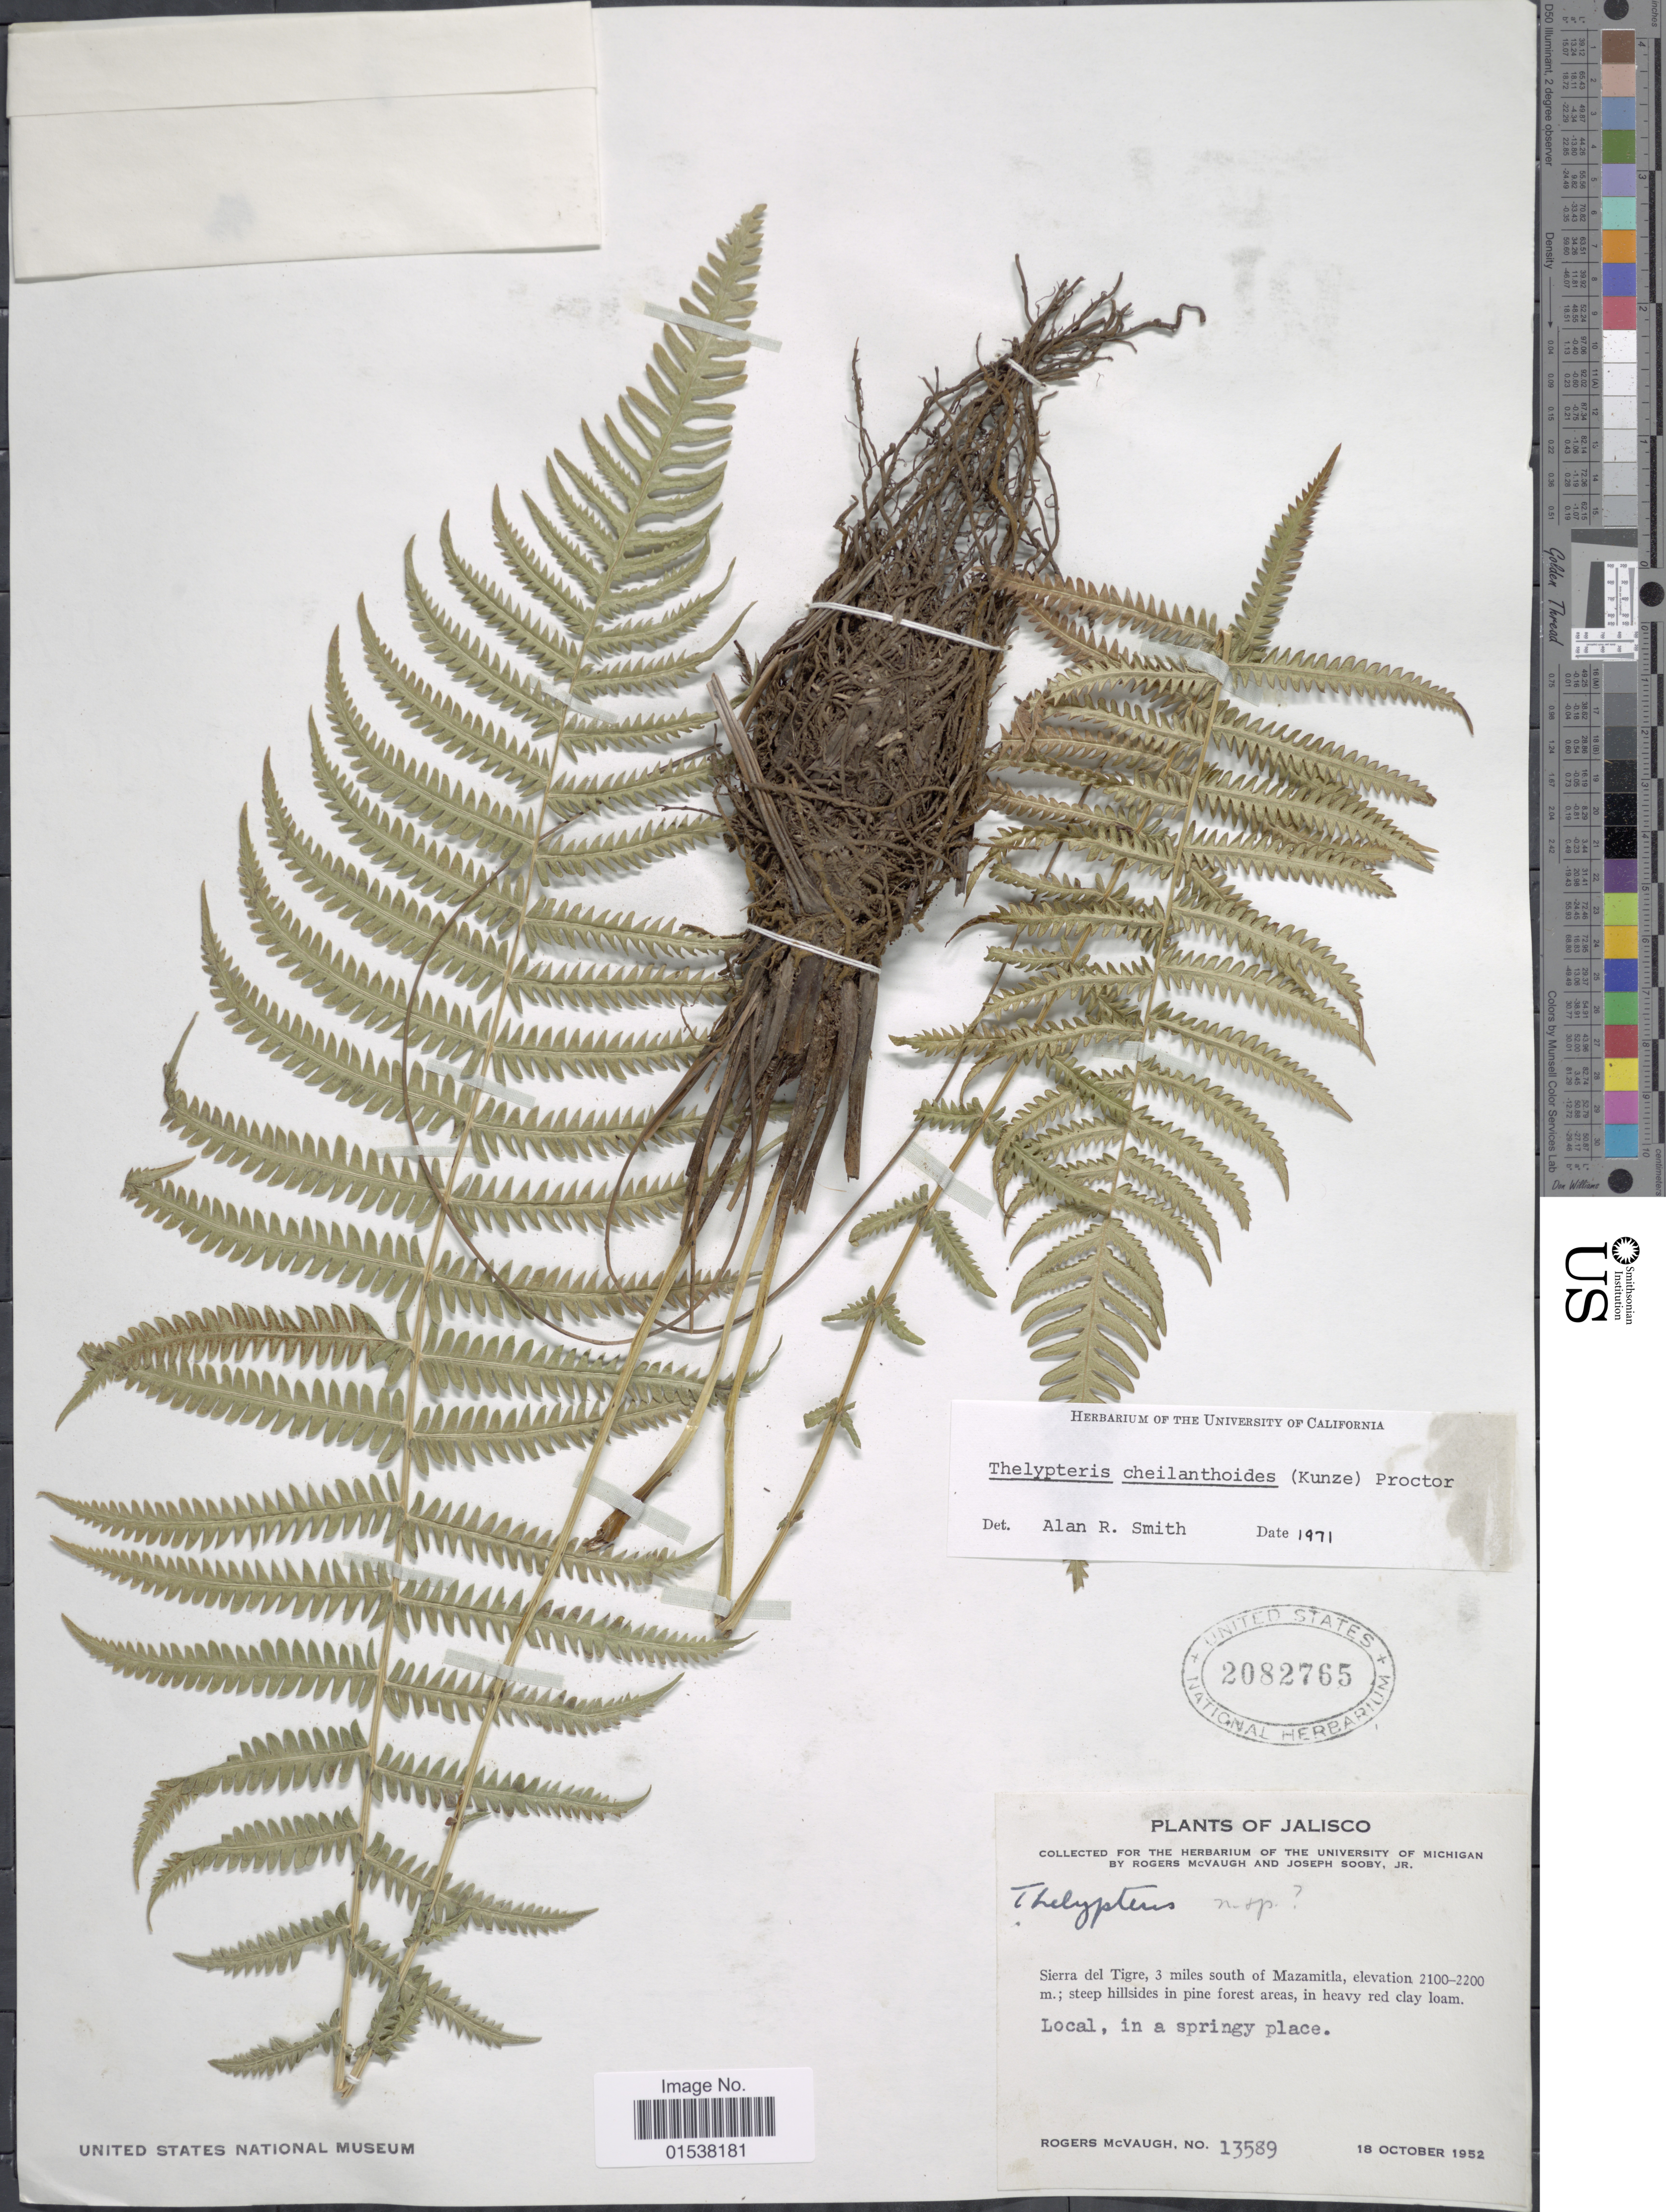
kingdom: Plantae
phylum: Tracheophyta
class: Polypodiopsida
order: Polypodiales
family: Thelypteridaceae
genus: Amauropelta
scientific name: Amauropelta cheilanthoides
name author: (Kunze) Á. Löve & D. Löve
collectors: R. McVaugh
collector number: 13589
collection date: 1952-10-18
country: Mexico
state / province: Jalisco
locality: Sierra del Tigre, 3 miles south of Mazamitla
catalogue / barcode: US 2082765